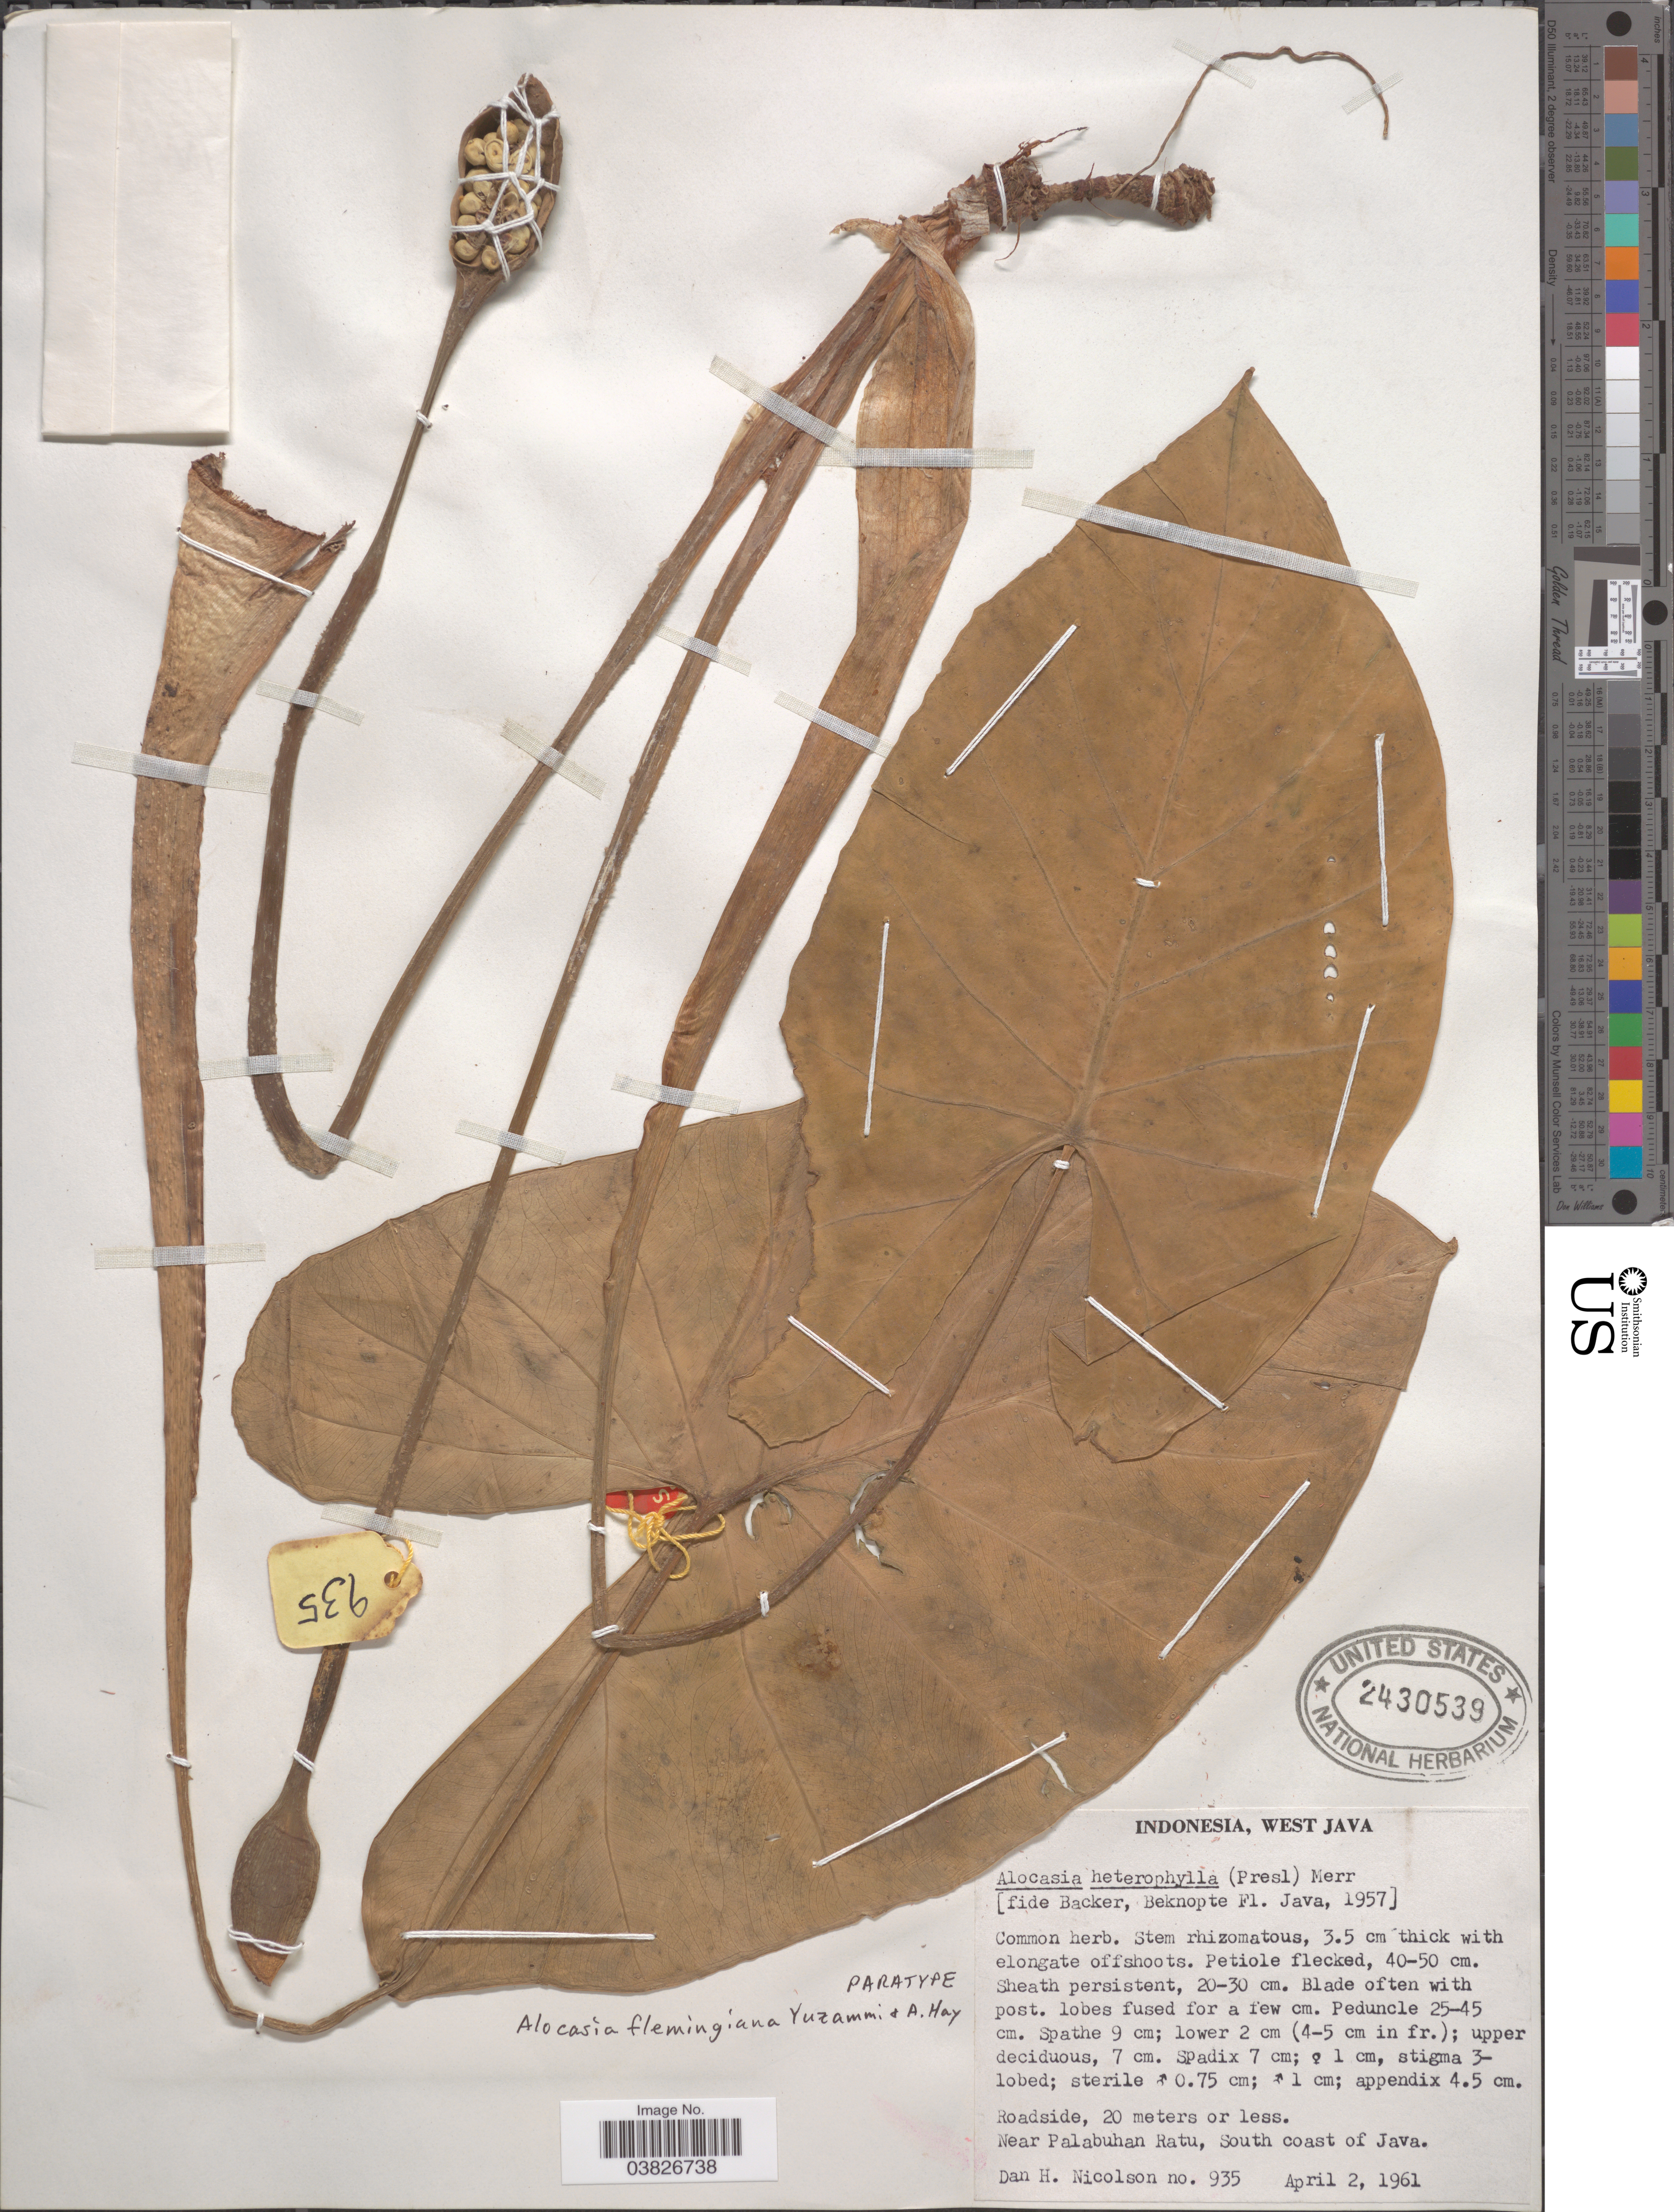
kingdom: Plantae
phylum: Tracheophyta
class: Liliopsida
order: Alismatales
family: Araceae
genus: Alocasia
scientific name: Alocasia flemingiana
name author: Yuzammi & A. Hay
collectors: D. H. Nicolson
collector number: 935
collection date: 1961-04-02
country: Indonesia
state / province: Java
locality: West Java. Roadside. Near Palabuhan Ratu, South coast of Java.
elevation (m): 20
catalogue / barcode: US 2430539